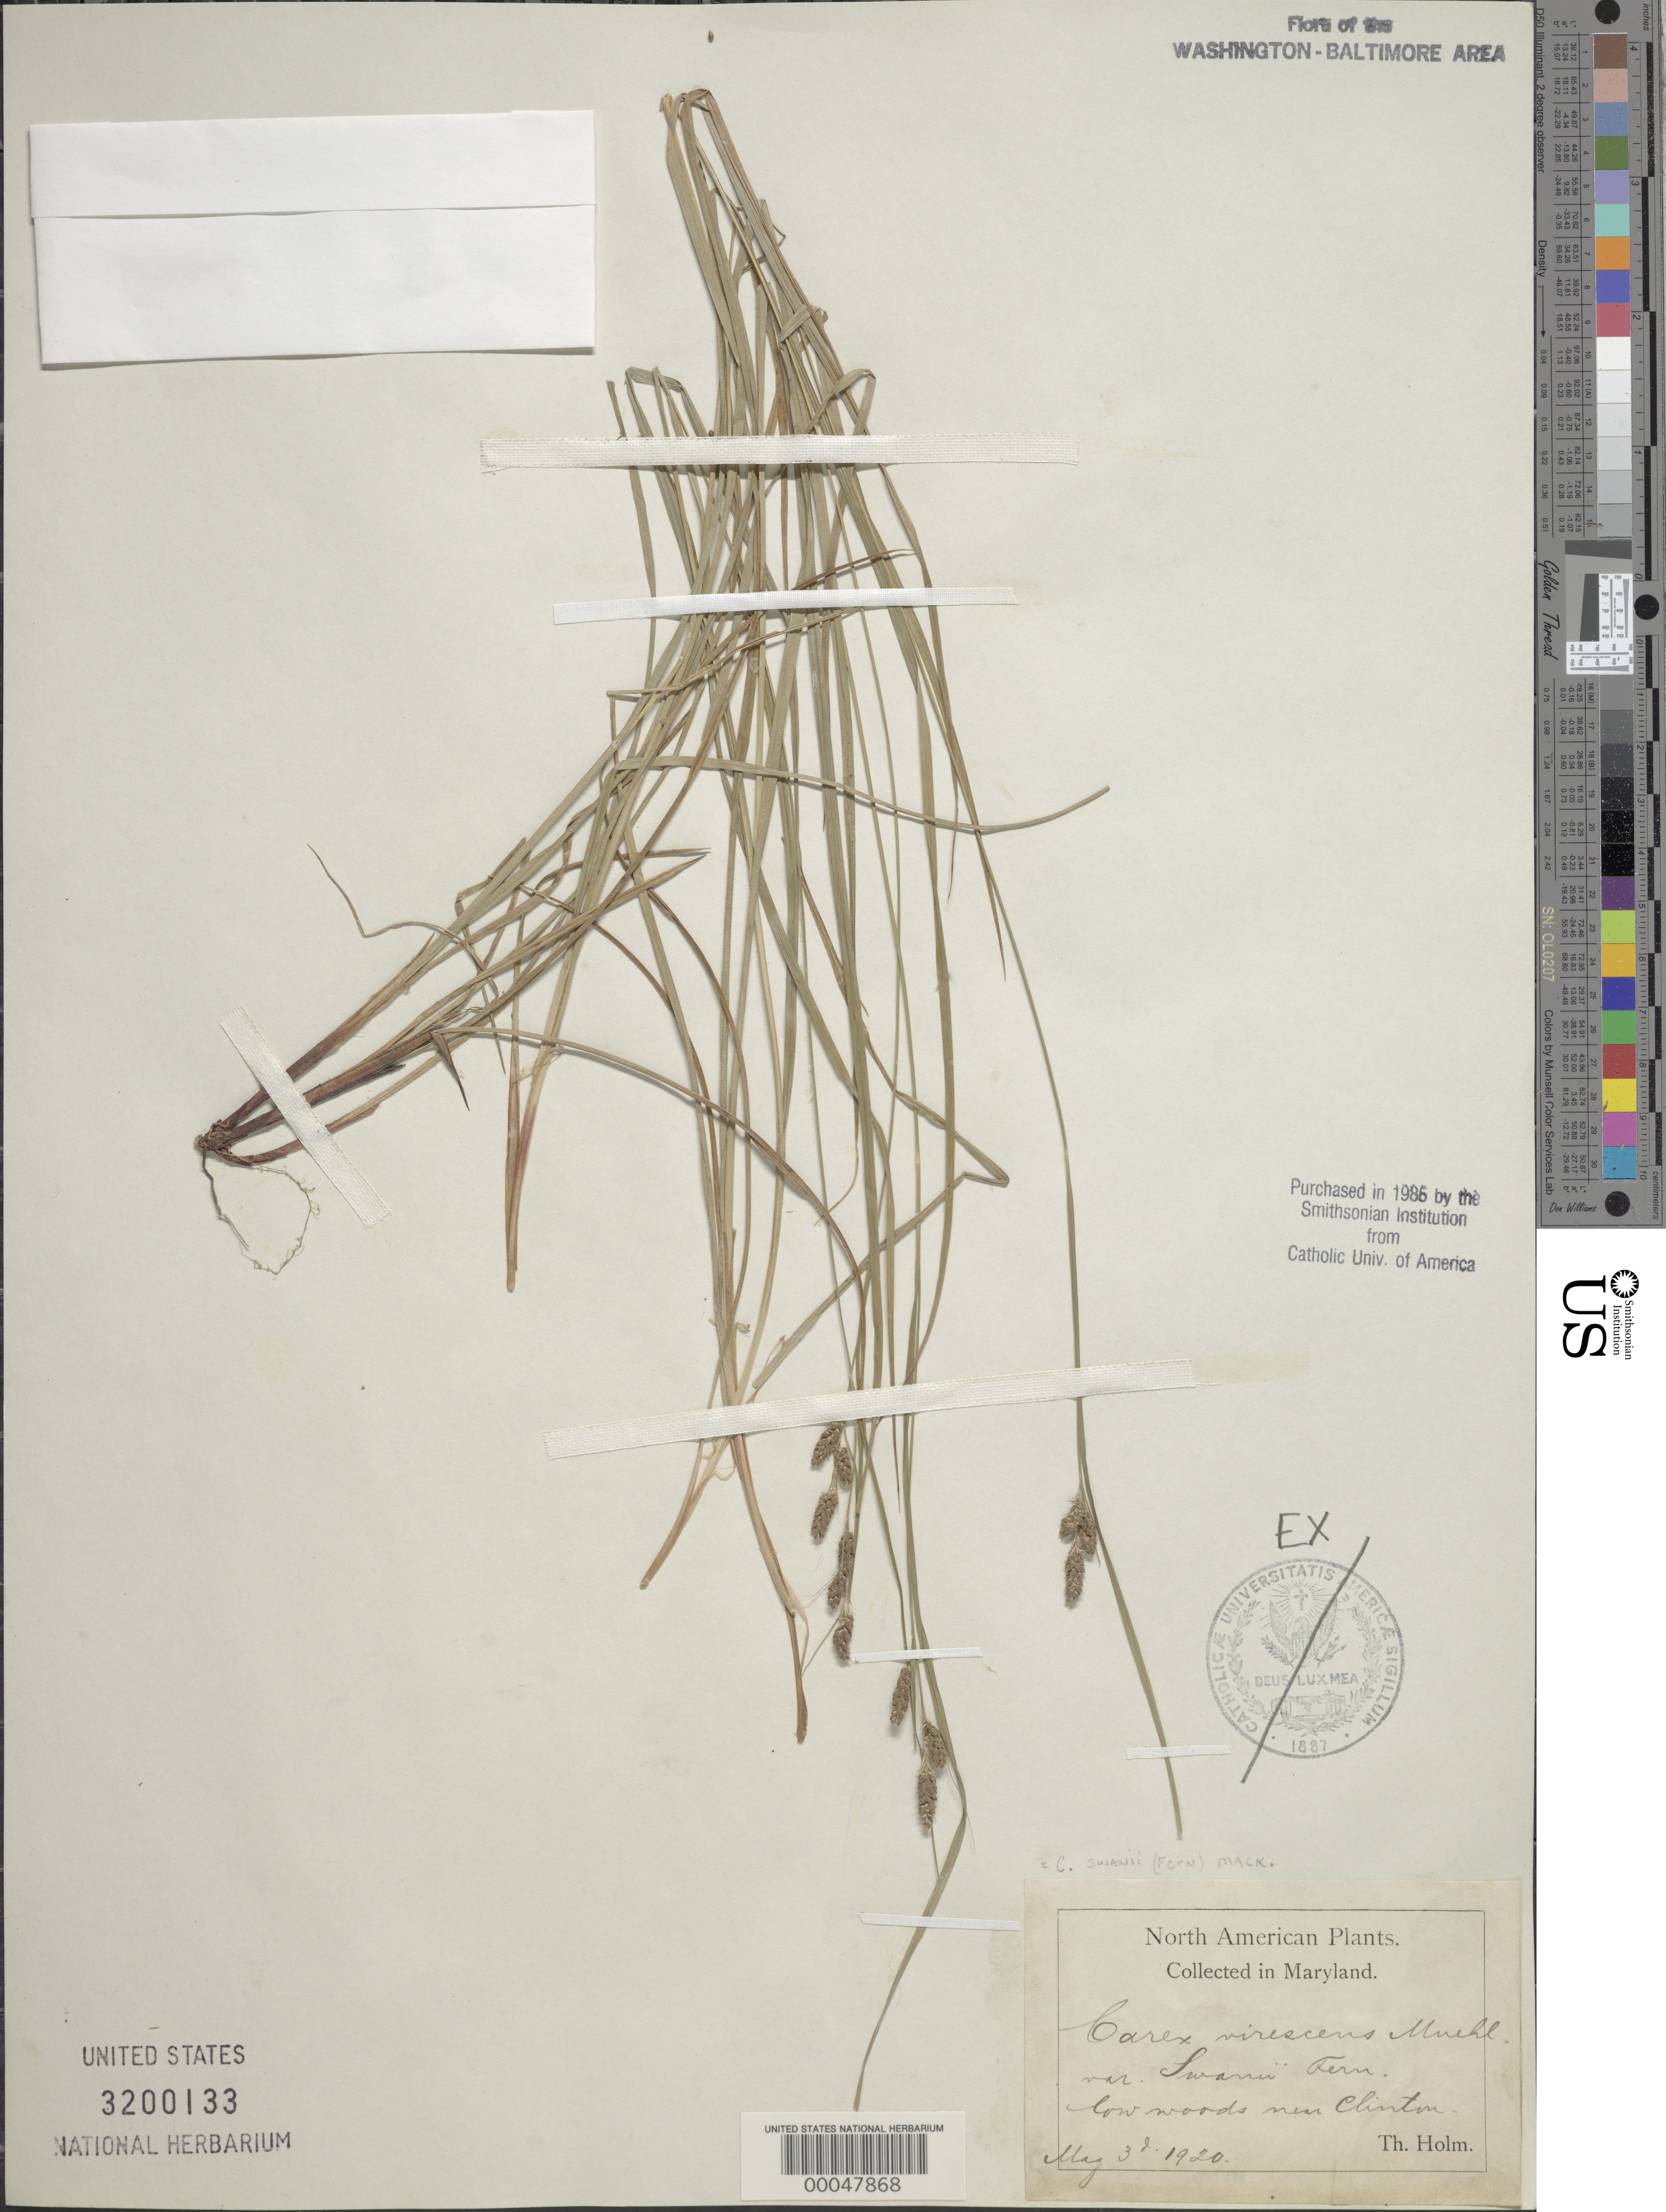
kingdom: Plantae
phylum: Tracheophyta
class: Liliopsida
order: Poales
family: Cyperaceae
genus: Carex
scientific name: Carex swanii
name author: (Fernald) Mack.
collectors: T. F. Holm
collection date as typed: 03 May 1920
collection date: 1920-05-03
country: United States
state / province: Maryland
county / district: Prince George's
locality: Near Clinton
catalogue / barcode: US 3200133